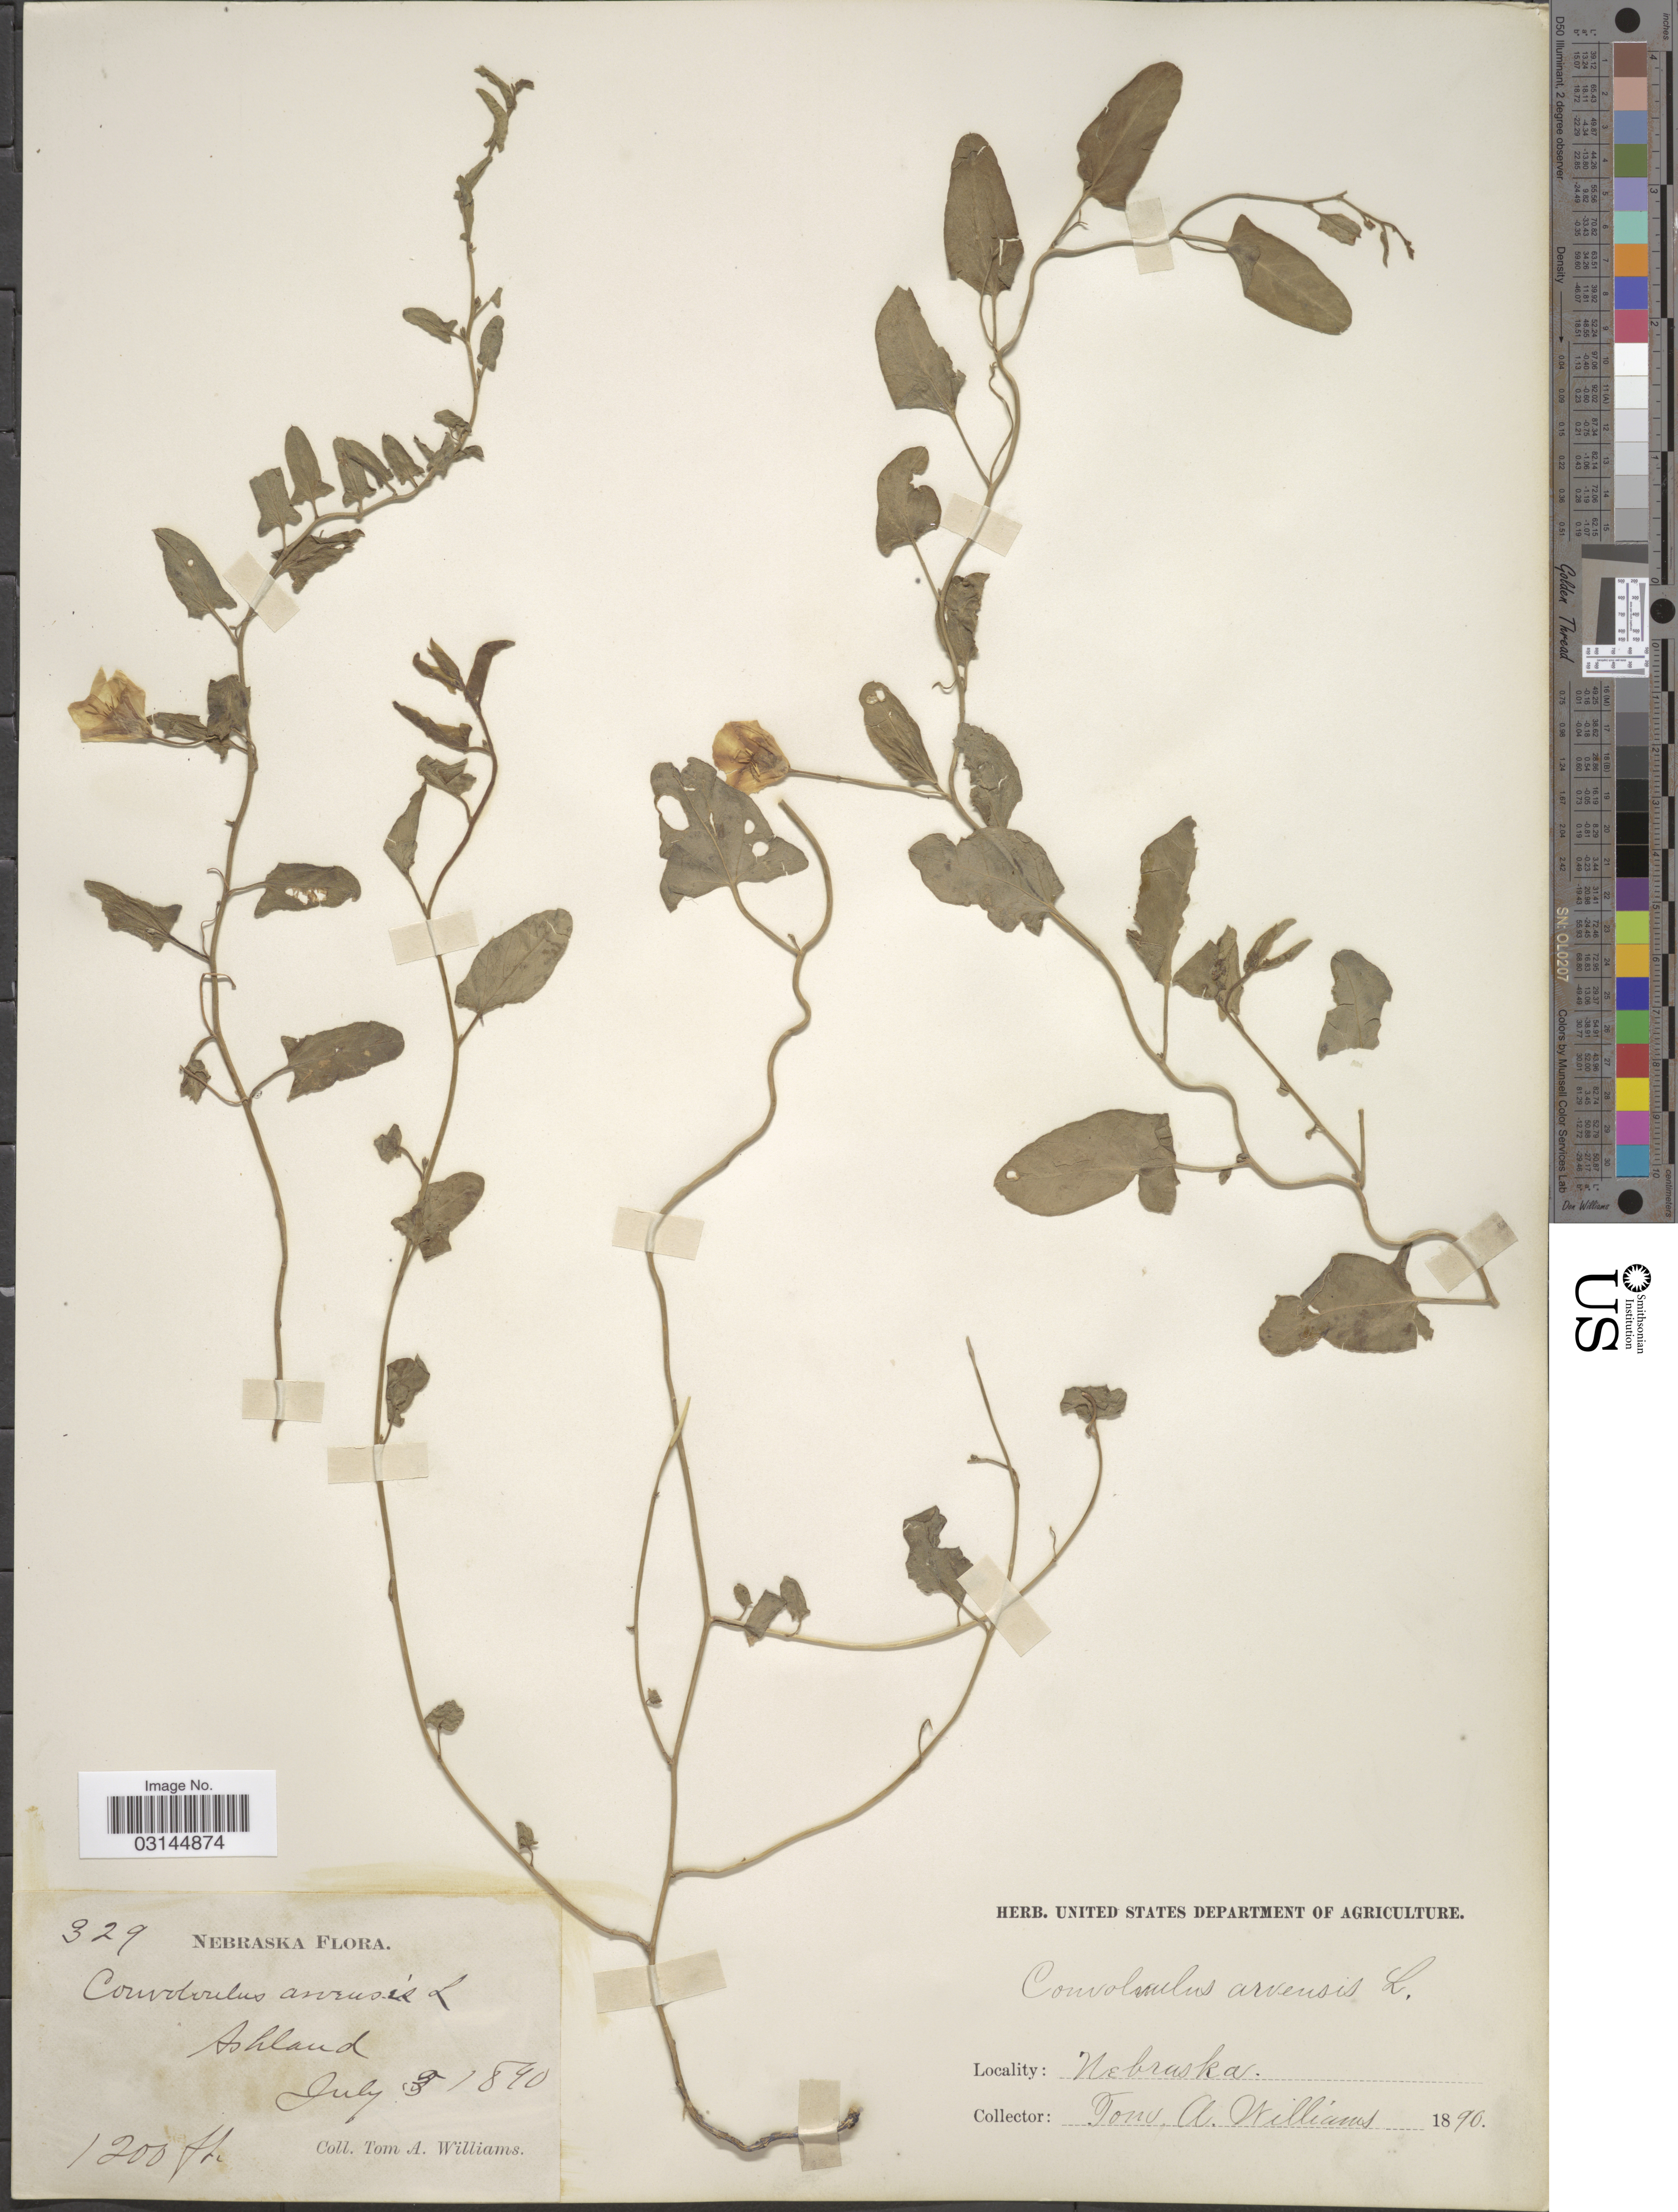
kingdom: Plantae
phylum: Tracheophyta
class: Magnoliopsida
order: Solanales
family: Convolvulaceae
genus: Convolvulus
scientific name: Convolvulus arvensis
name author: L.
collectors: T. Williams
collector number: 329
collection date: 1890-07-03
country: United States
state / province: Nebraska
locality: Ashland.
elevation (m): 366